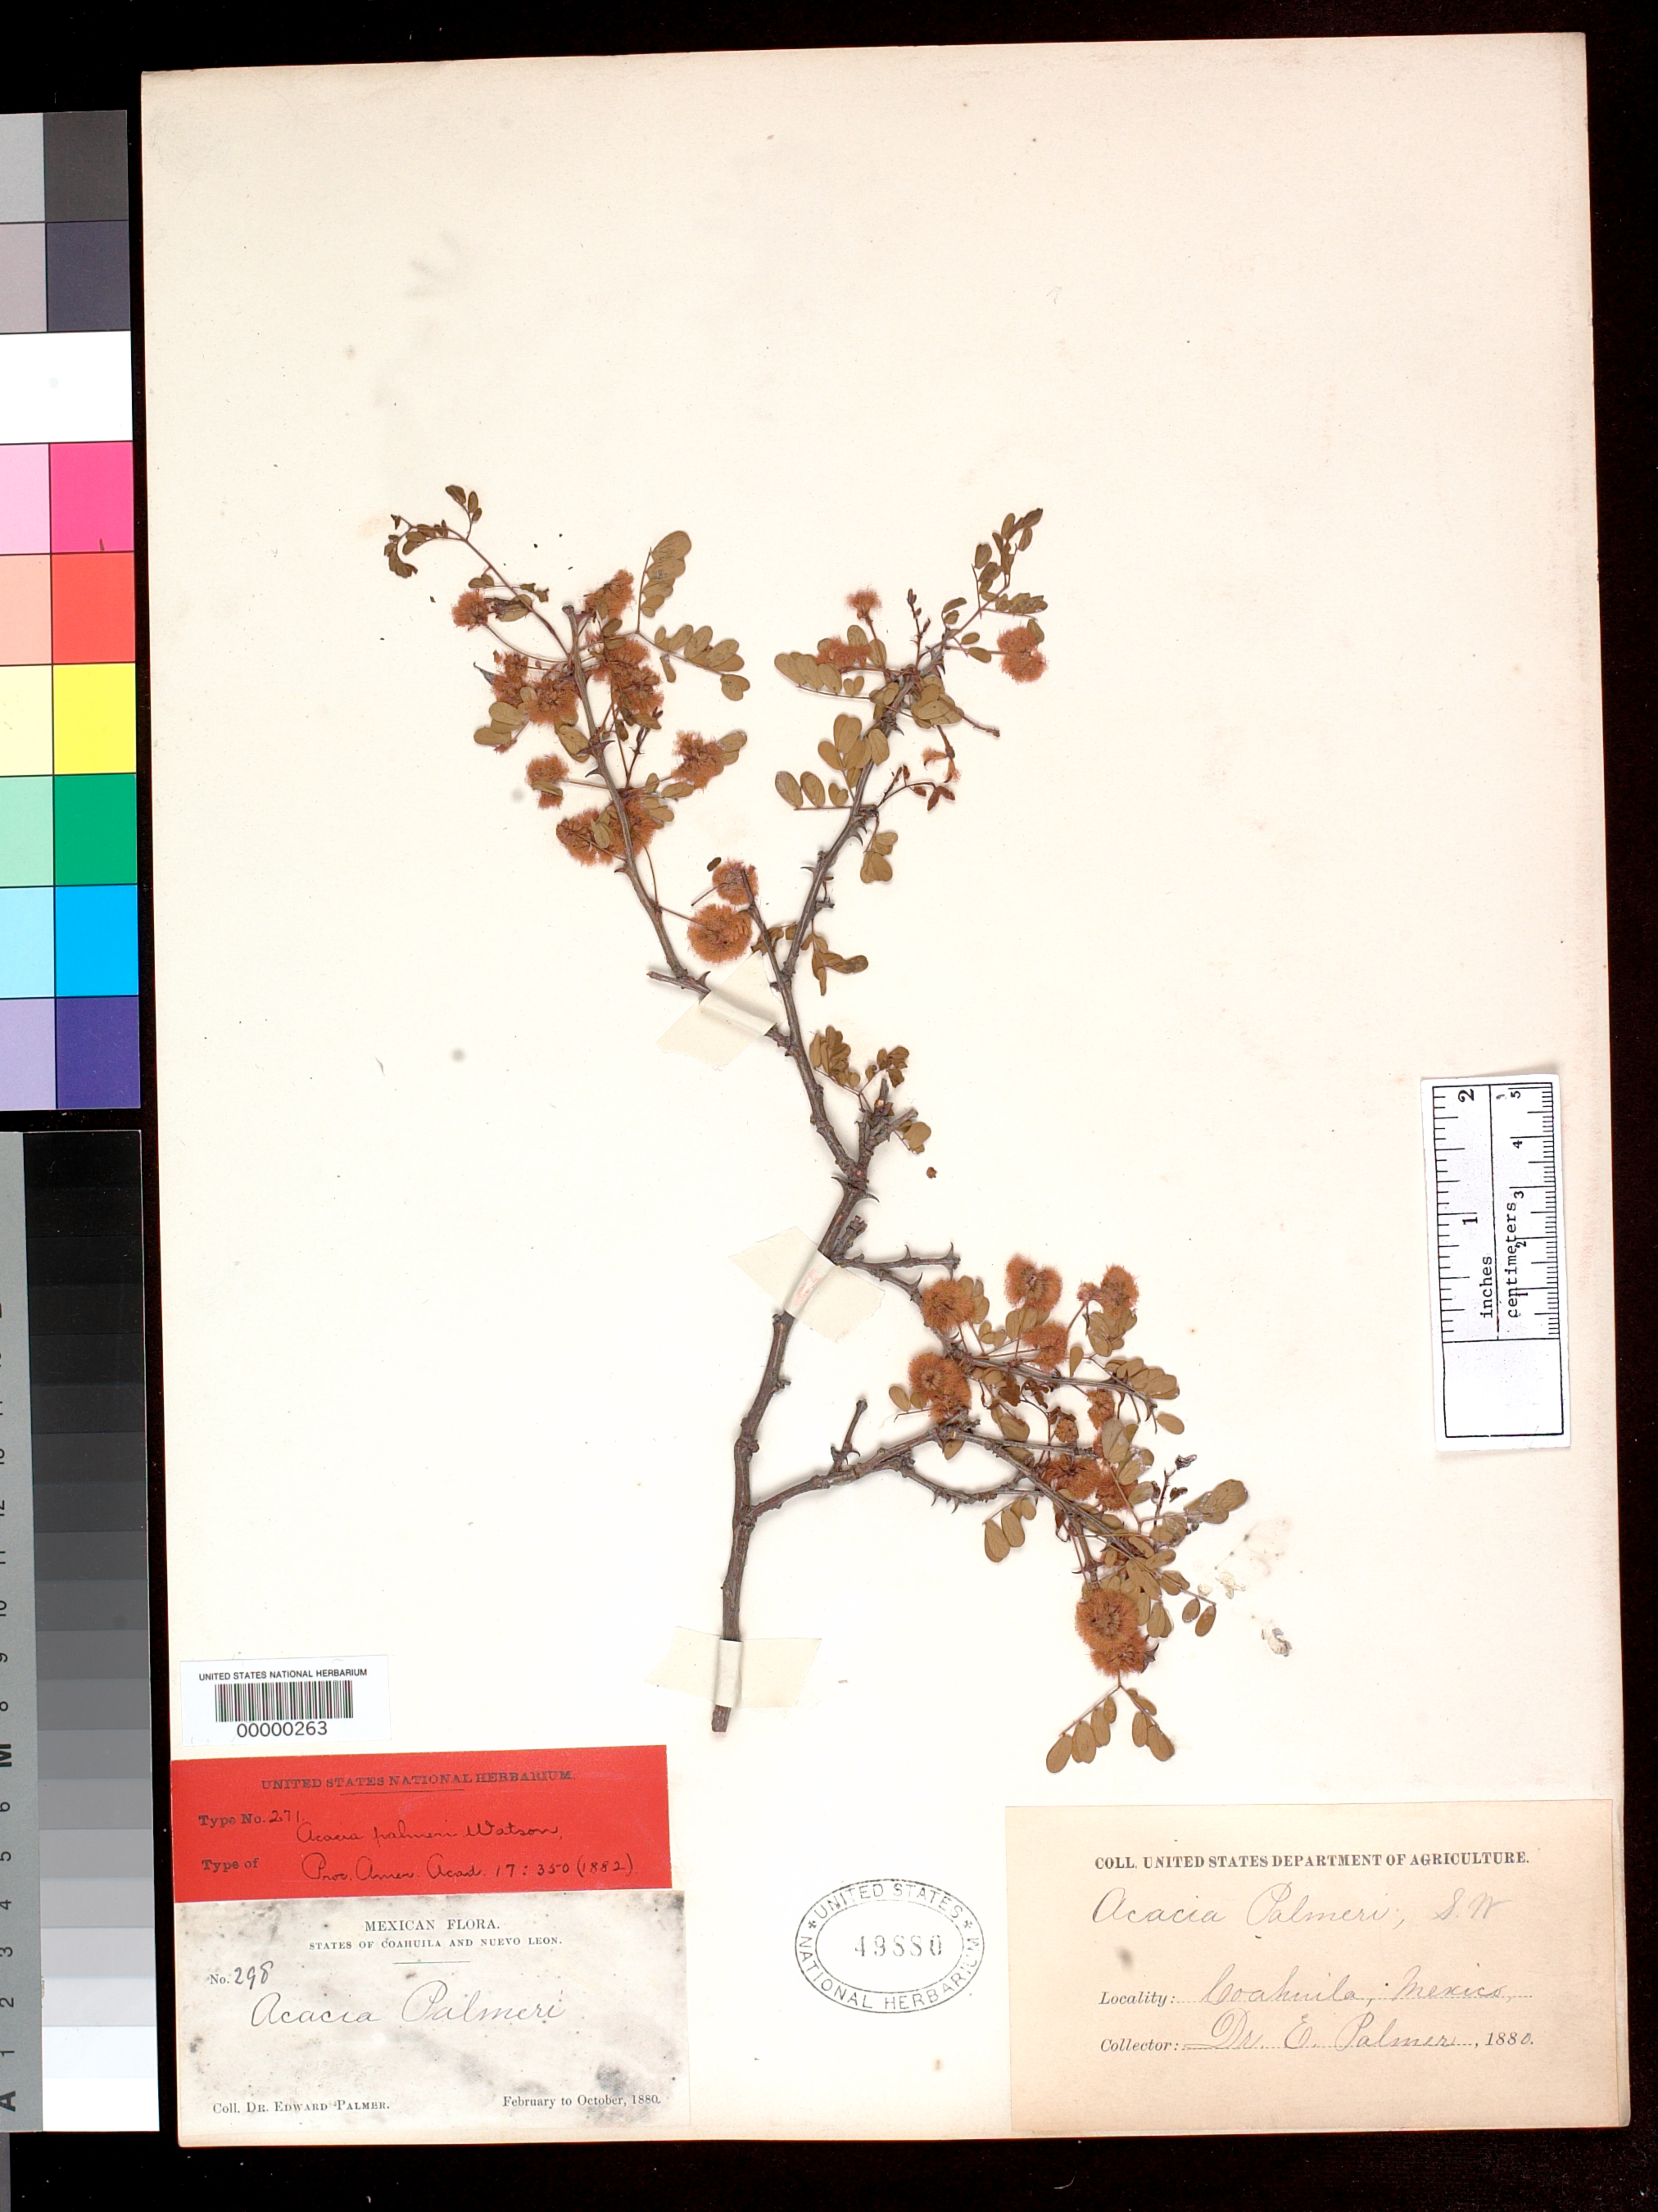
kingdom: Plantae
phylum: Tracheophyta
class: Magnoliopsida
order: Fabales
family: Fabaceae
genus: Acacia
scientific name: Acacia palmeri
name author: S. Watson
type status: Type Collection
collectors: E. Palmer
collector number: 298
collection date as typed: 1880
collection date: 1880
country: Mexico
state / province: Coahuila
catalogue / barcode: US 49880